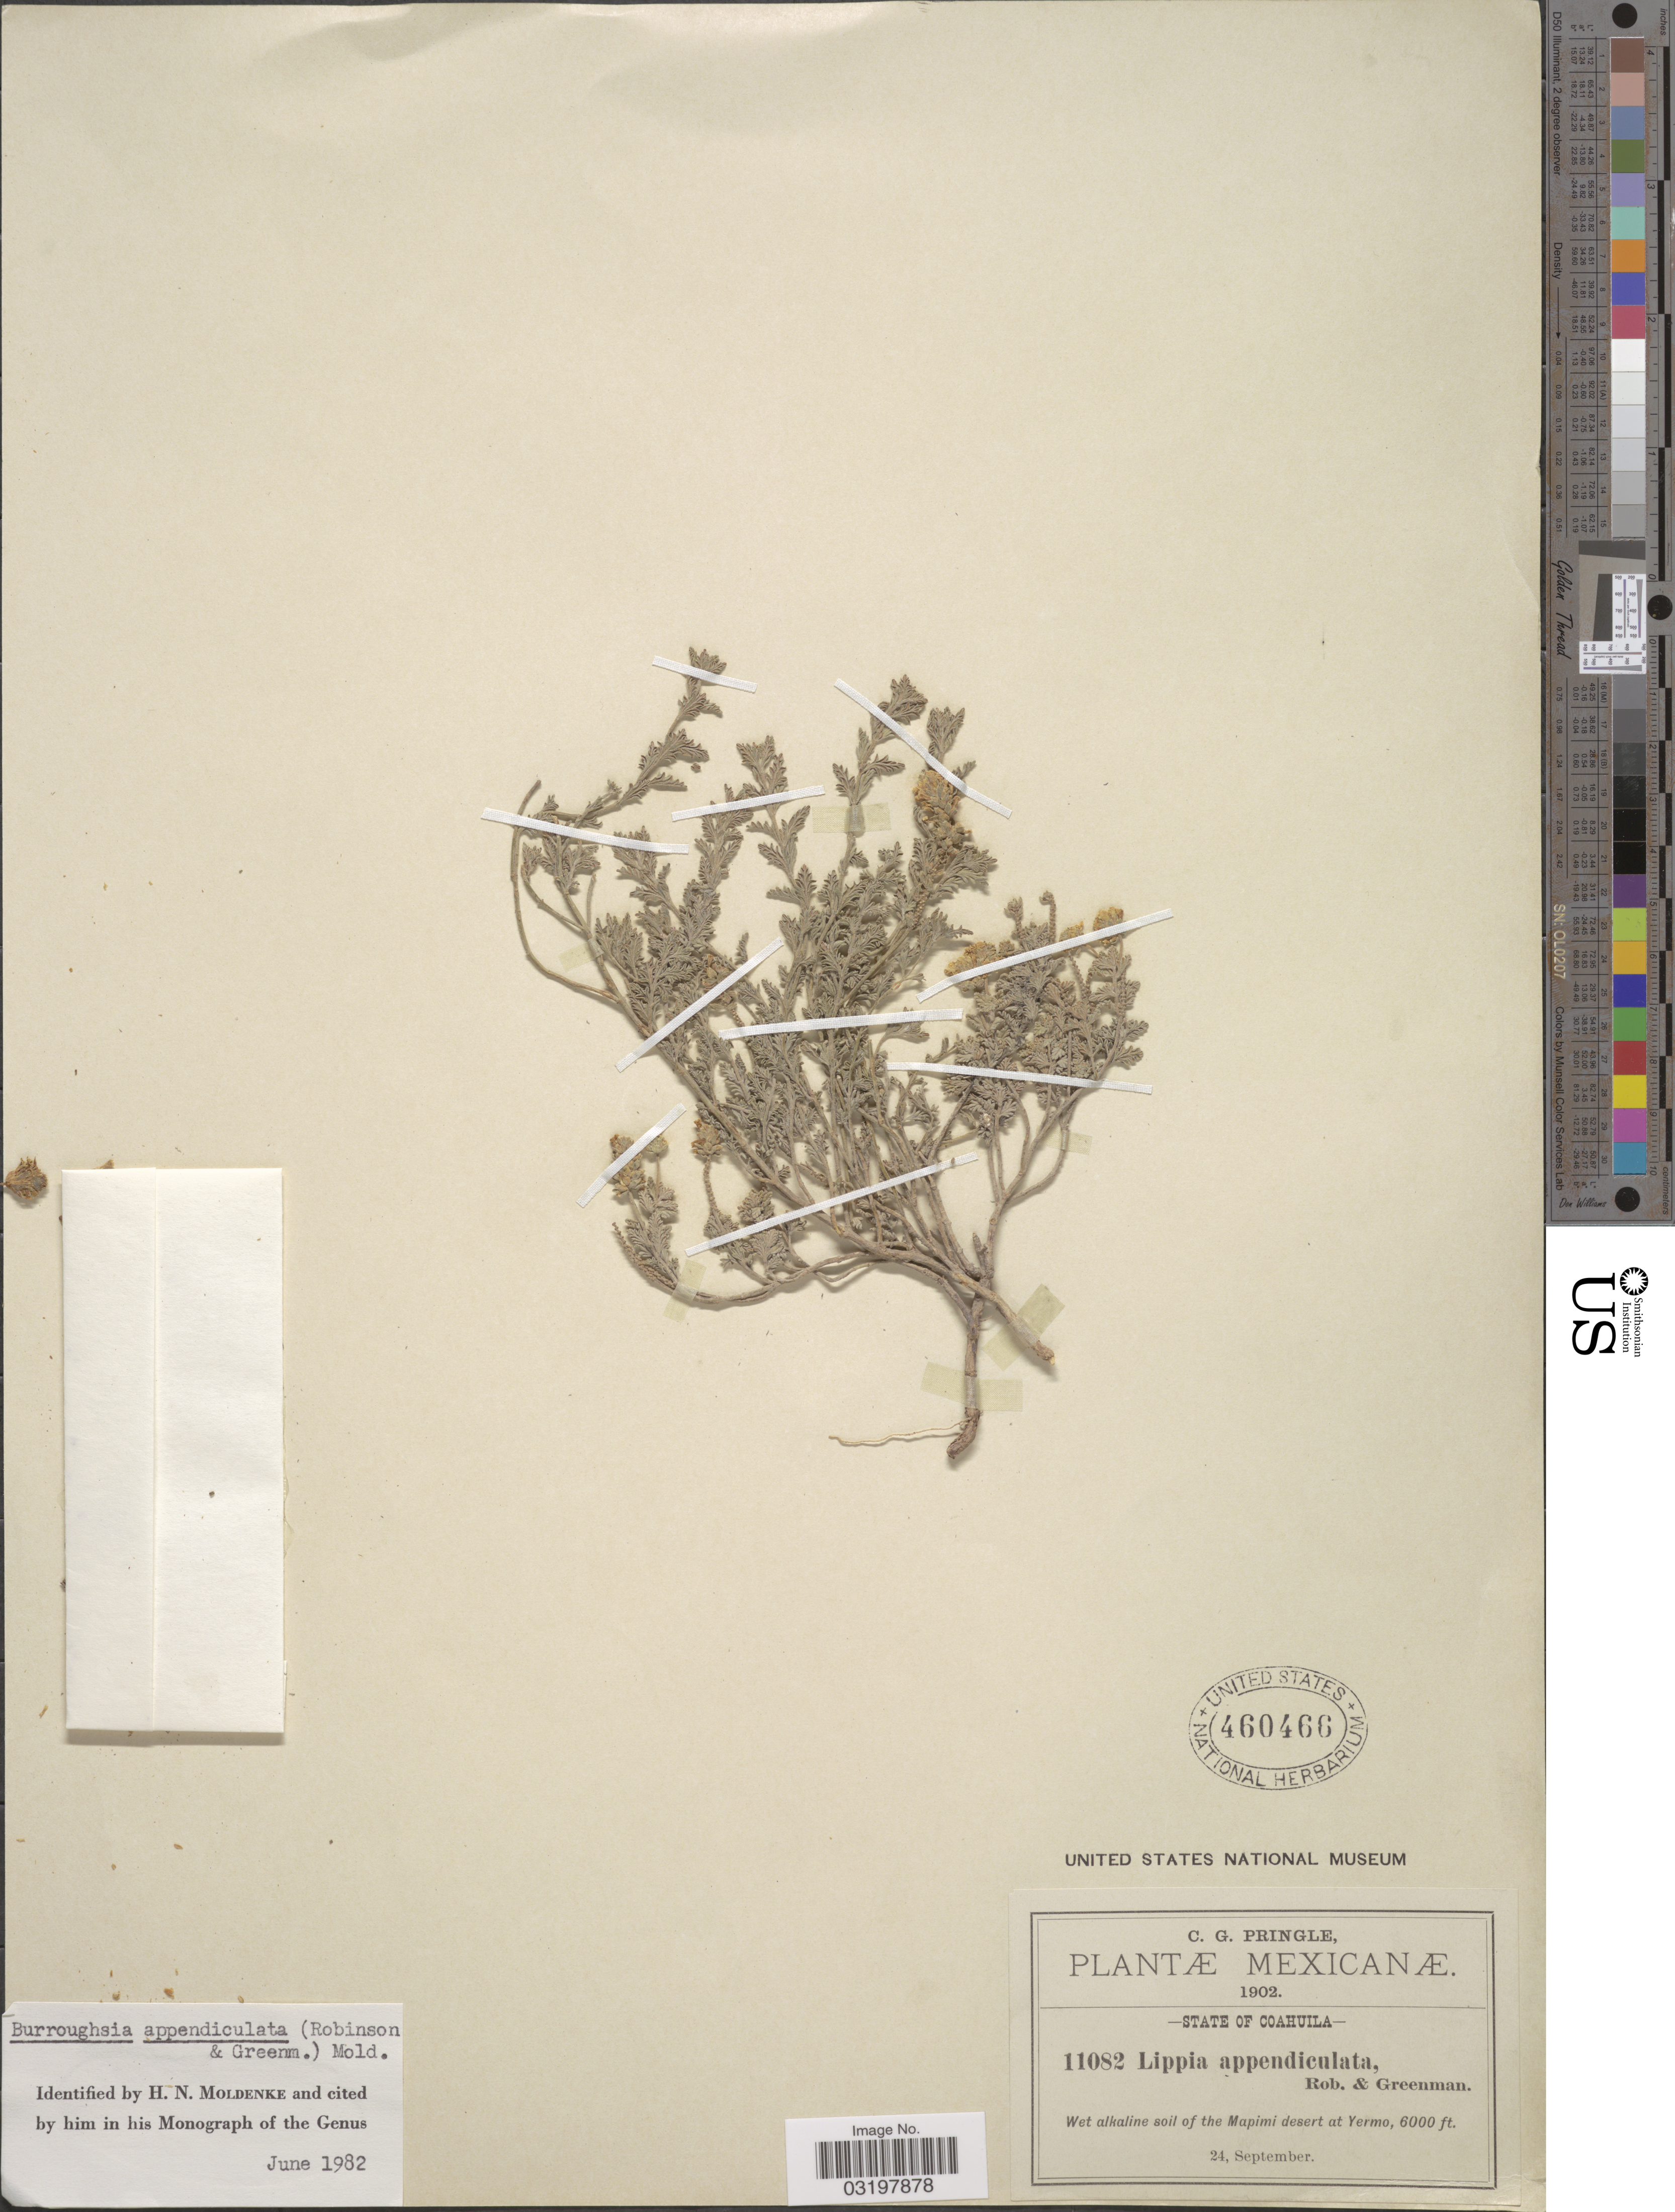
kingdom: Plantae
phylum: Tracheophyta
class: Magnoliopsida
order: Lamiales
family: Verbenaceae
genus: Lippia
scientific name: Lippia appendiculata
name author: B.L. Rob. & Greenm.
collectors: C. G. Pringle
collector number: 11082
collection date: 1902-09-24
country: Mexico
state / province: Coahuila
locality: Wet alkaline soil of the Mapimi desert at Yermo.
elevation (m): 1829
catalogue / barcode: US 460466